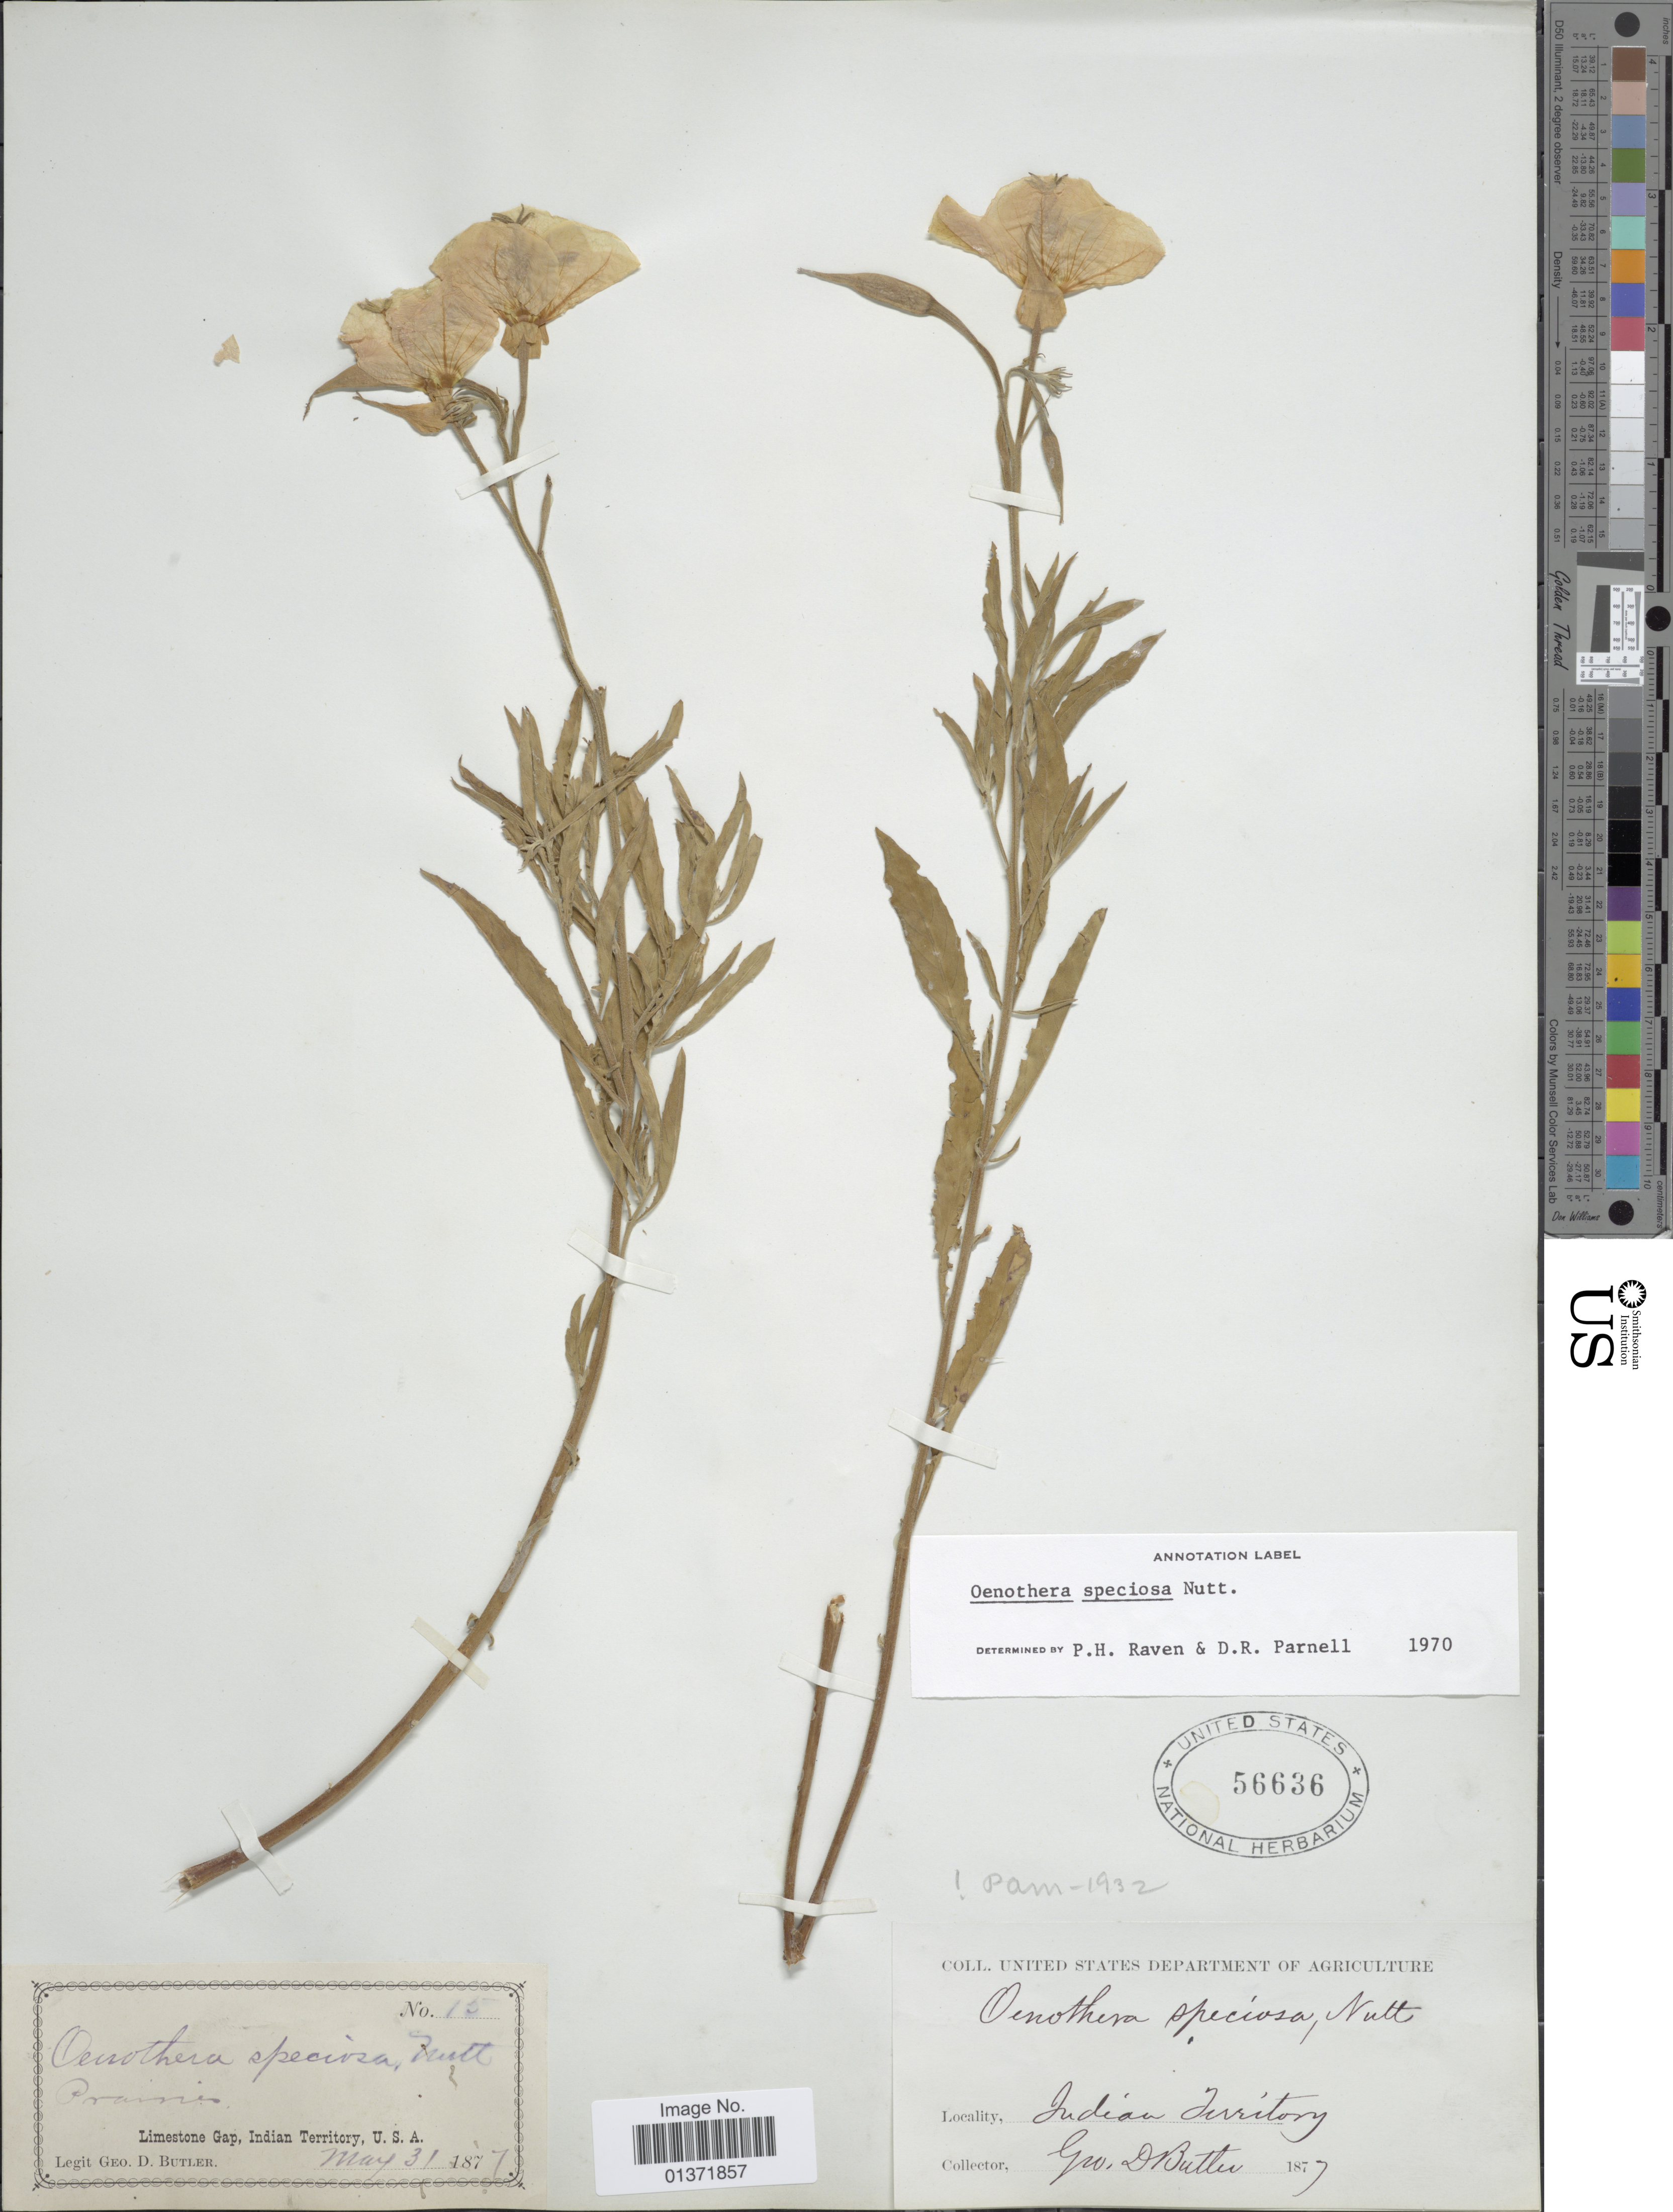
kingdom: Plantae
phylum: Tracheophyta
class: Magnoliopsida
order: Myrtales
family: Onagraceae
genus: Oenothera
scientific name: Oenothera speciosa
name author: Nutt.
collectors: G. D. Butler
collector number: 15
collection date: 1877-05-31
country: United States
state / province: Oklahoma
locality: Limestone Gap, Indian Territory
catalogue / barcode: US 56636